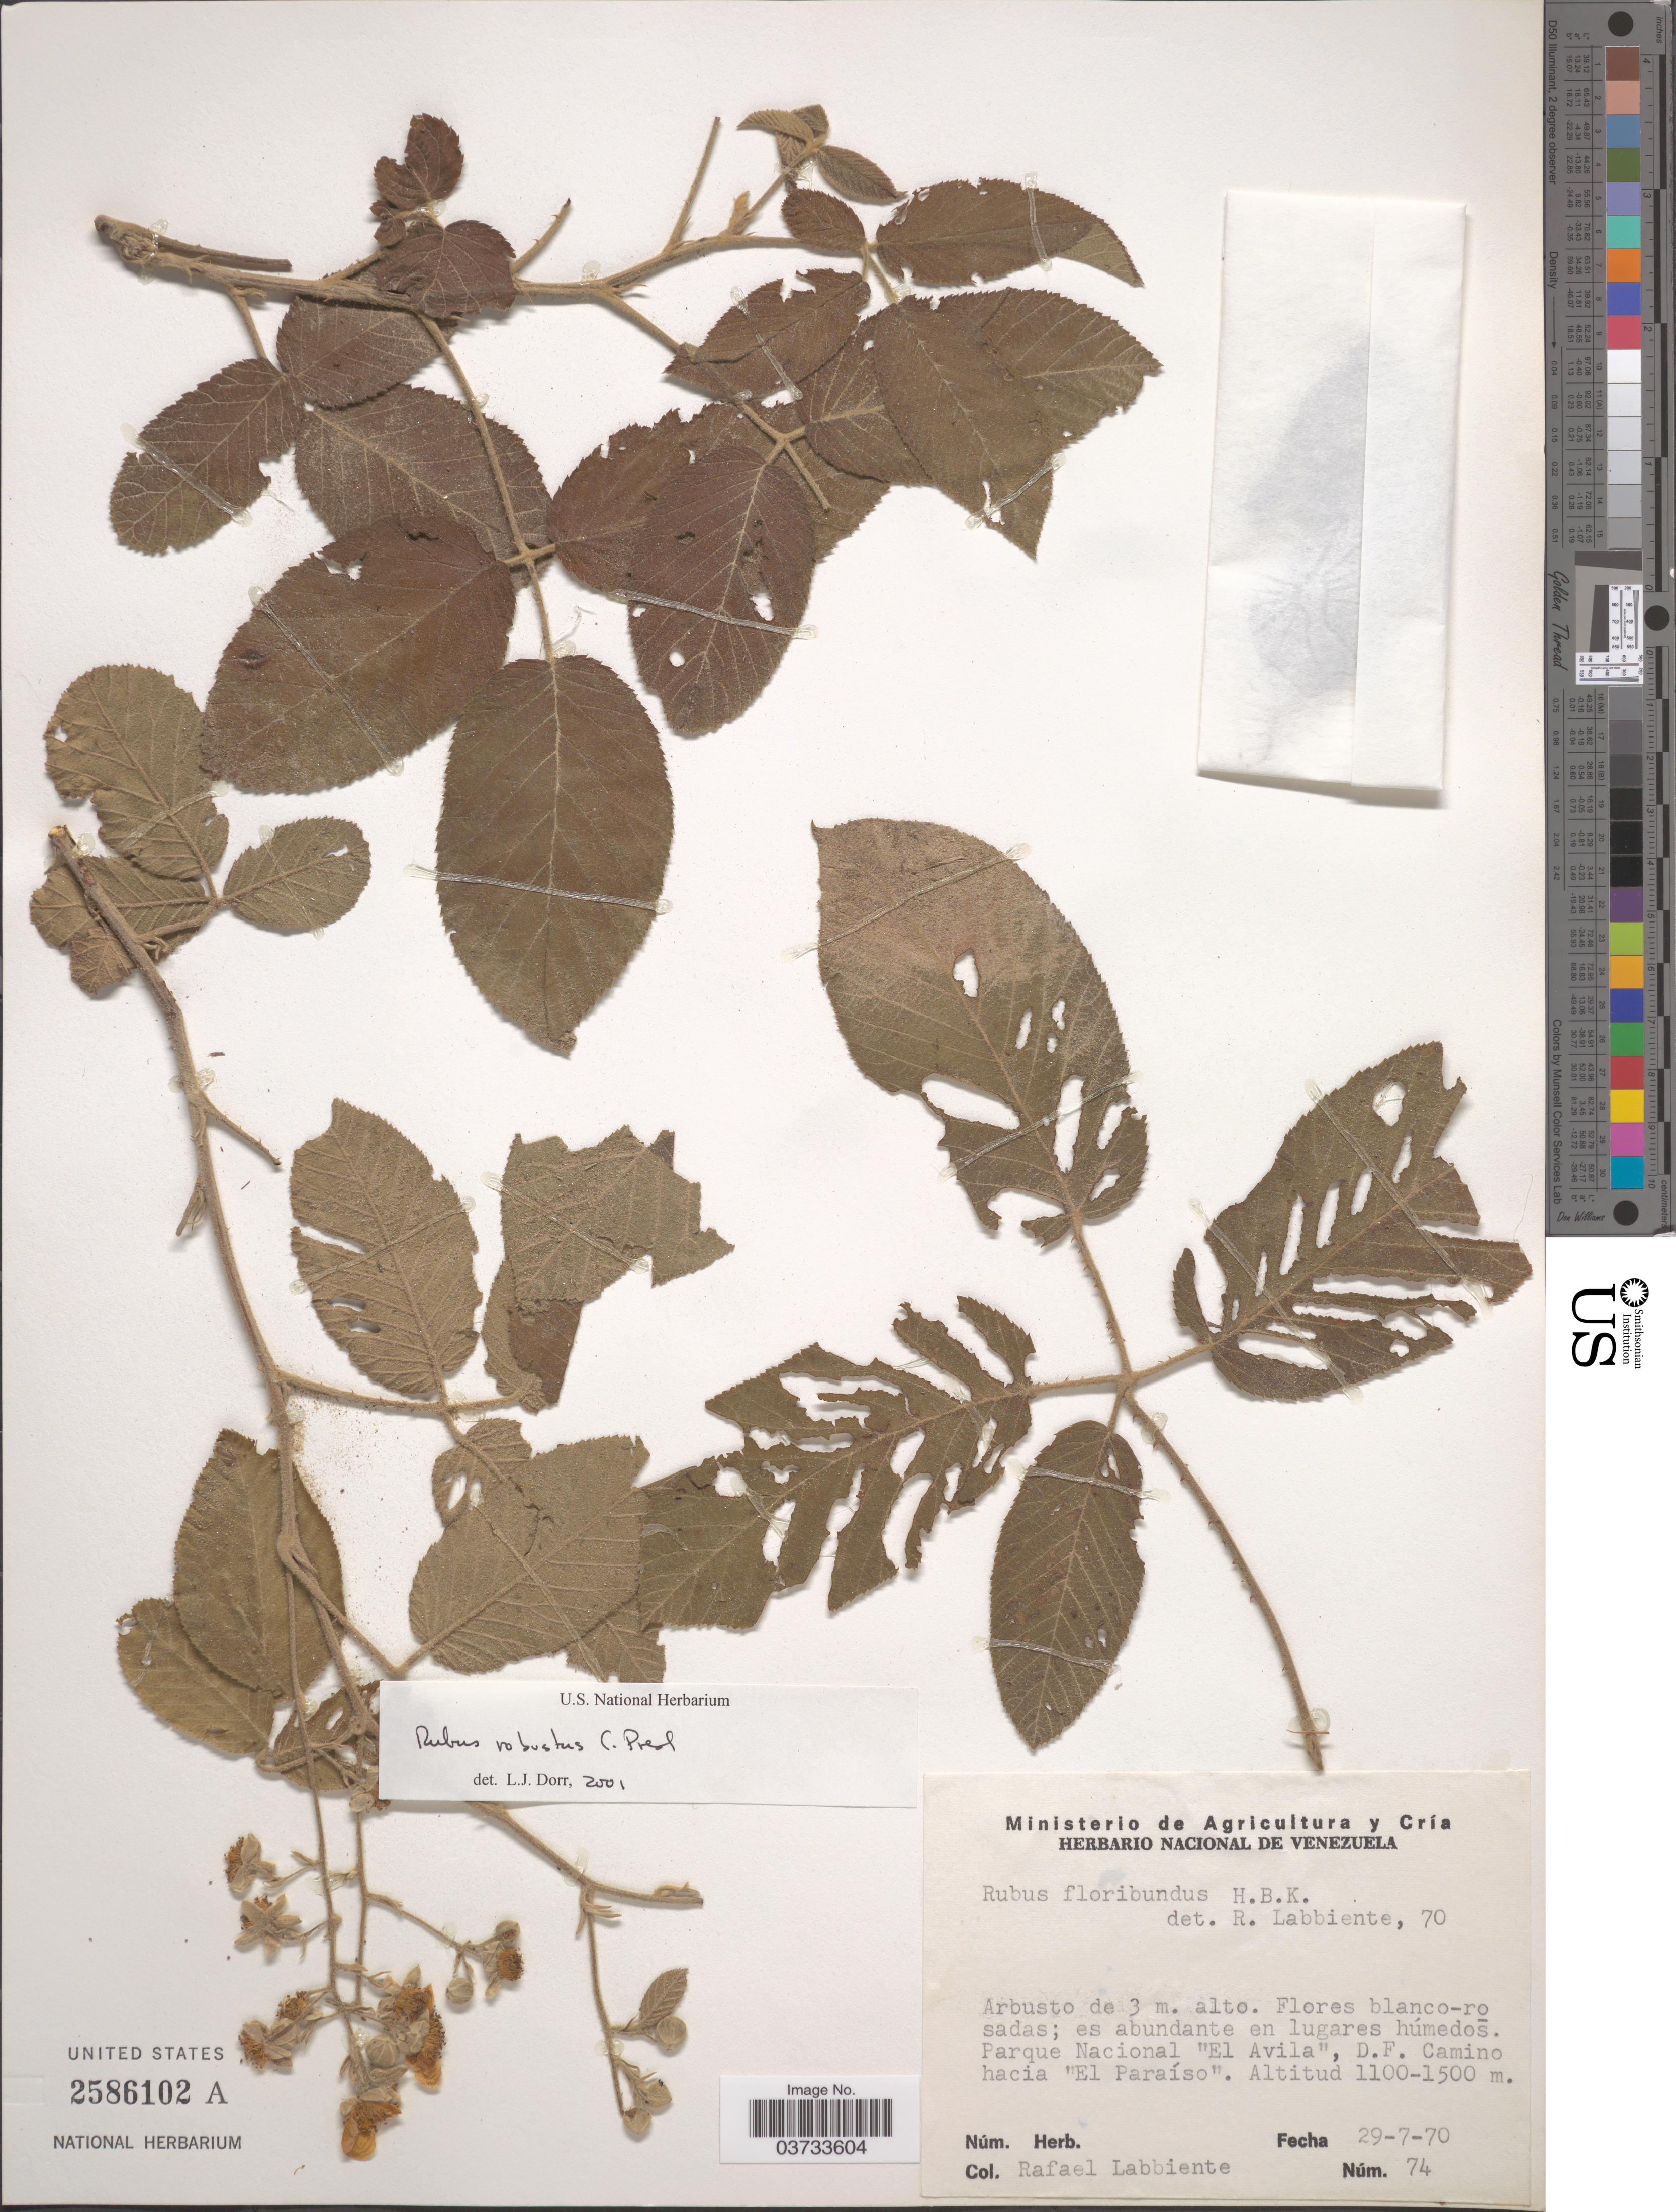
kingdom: Plantae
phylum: Tracheophyta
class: Magnoliopsida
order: Rosales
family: Rosaceae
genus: Rubus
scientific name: Rubus robustus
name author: C. Presl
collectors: R. Labbiente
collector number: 74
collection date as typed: Transcribed d/m/y: 29/7/70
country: Venezuela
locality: Parque Nacional "El Avila", D.F. Camino hacia "El Paraíso".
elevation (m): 1100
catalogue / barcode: US 2586102A